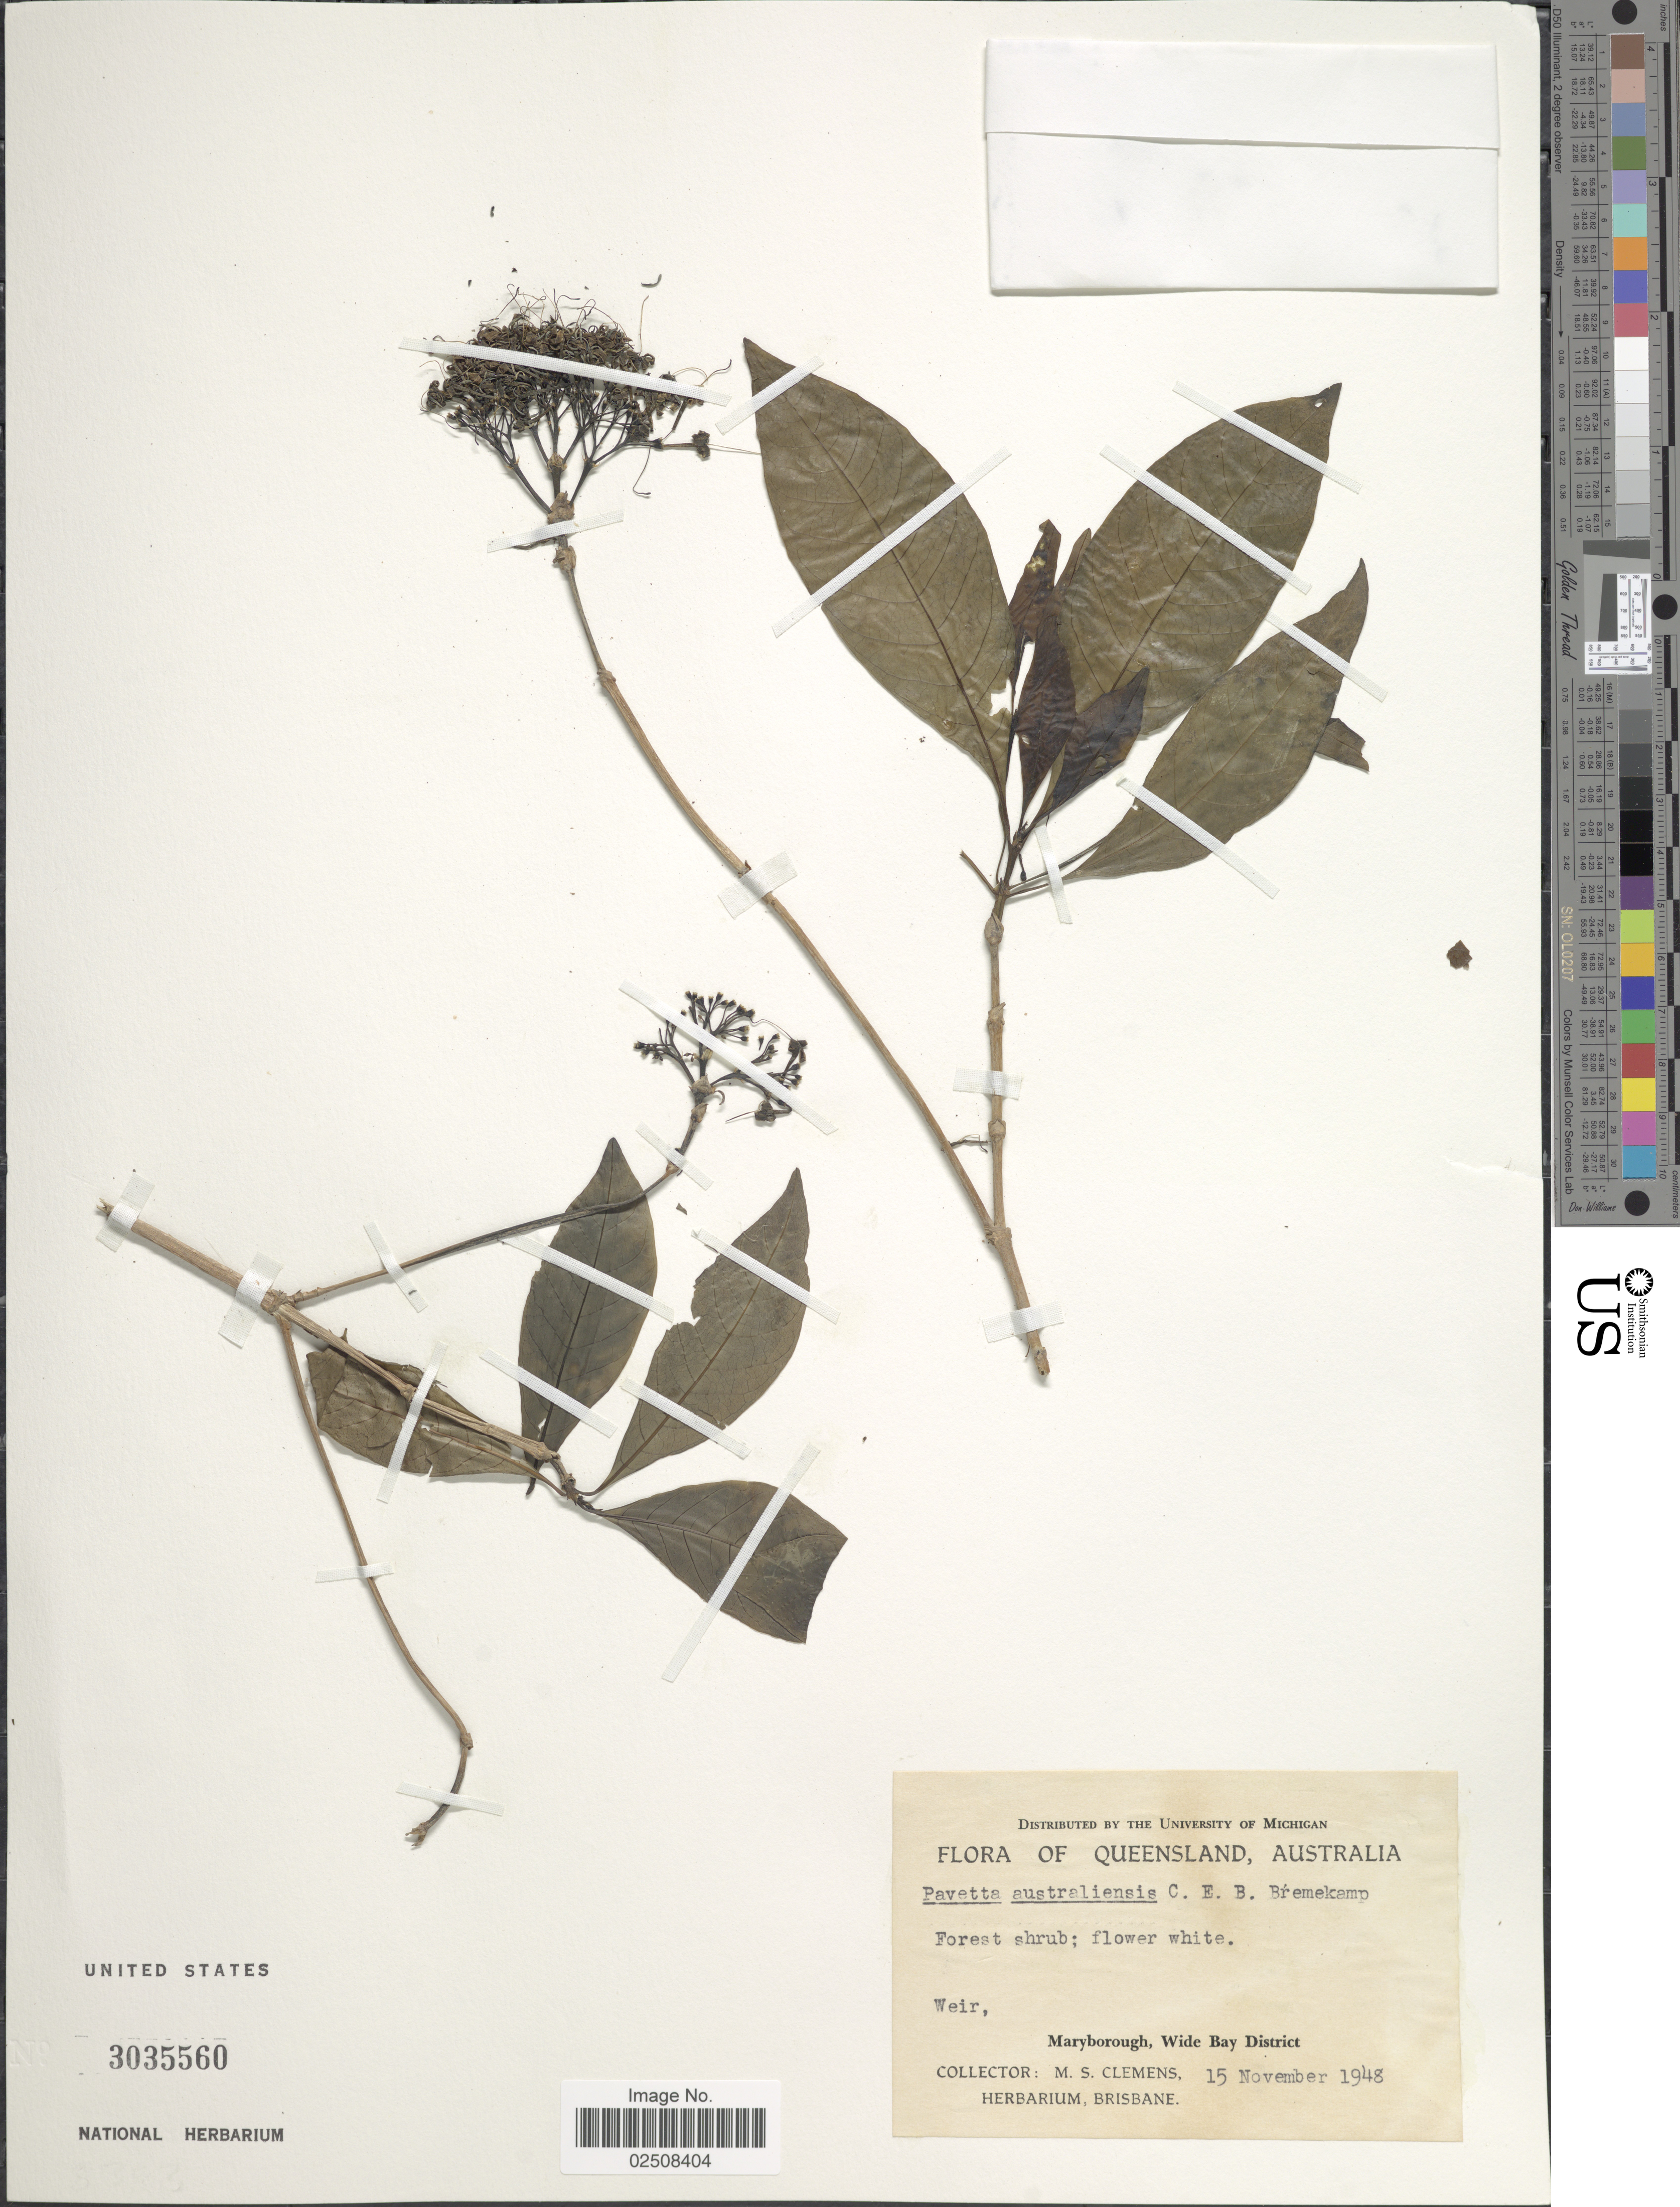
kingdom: Plantae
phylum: Tracheophyta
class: Magnoliopsida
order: Gentianales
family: Rubiaceae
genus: Pavetta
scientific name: Pavetta australiensis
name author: Bremek.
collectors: M. S. Clemens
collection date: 1948-11-15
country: Australia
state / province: Queensland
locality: Weir, Maryborough, Wide Bay District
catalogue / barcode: US 3035560